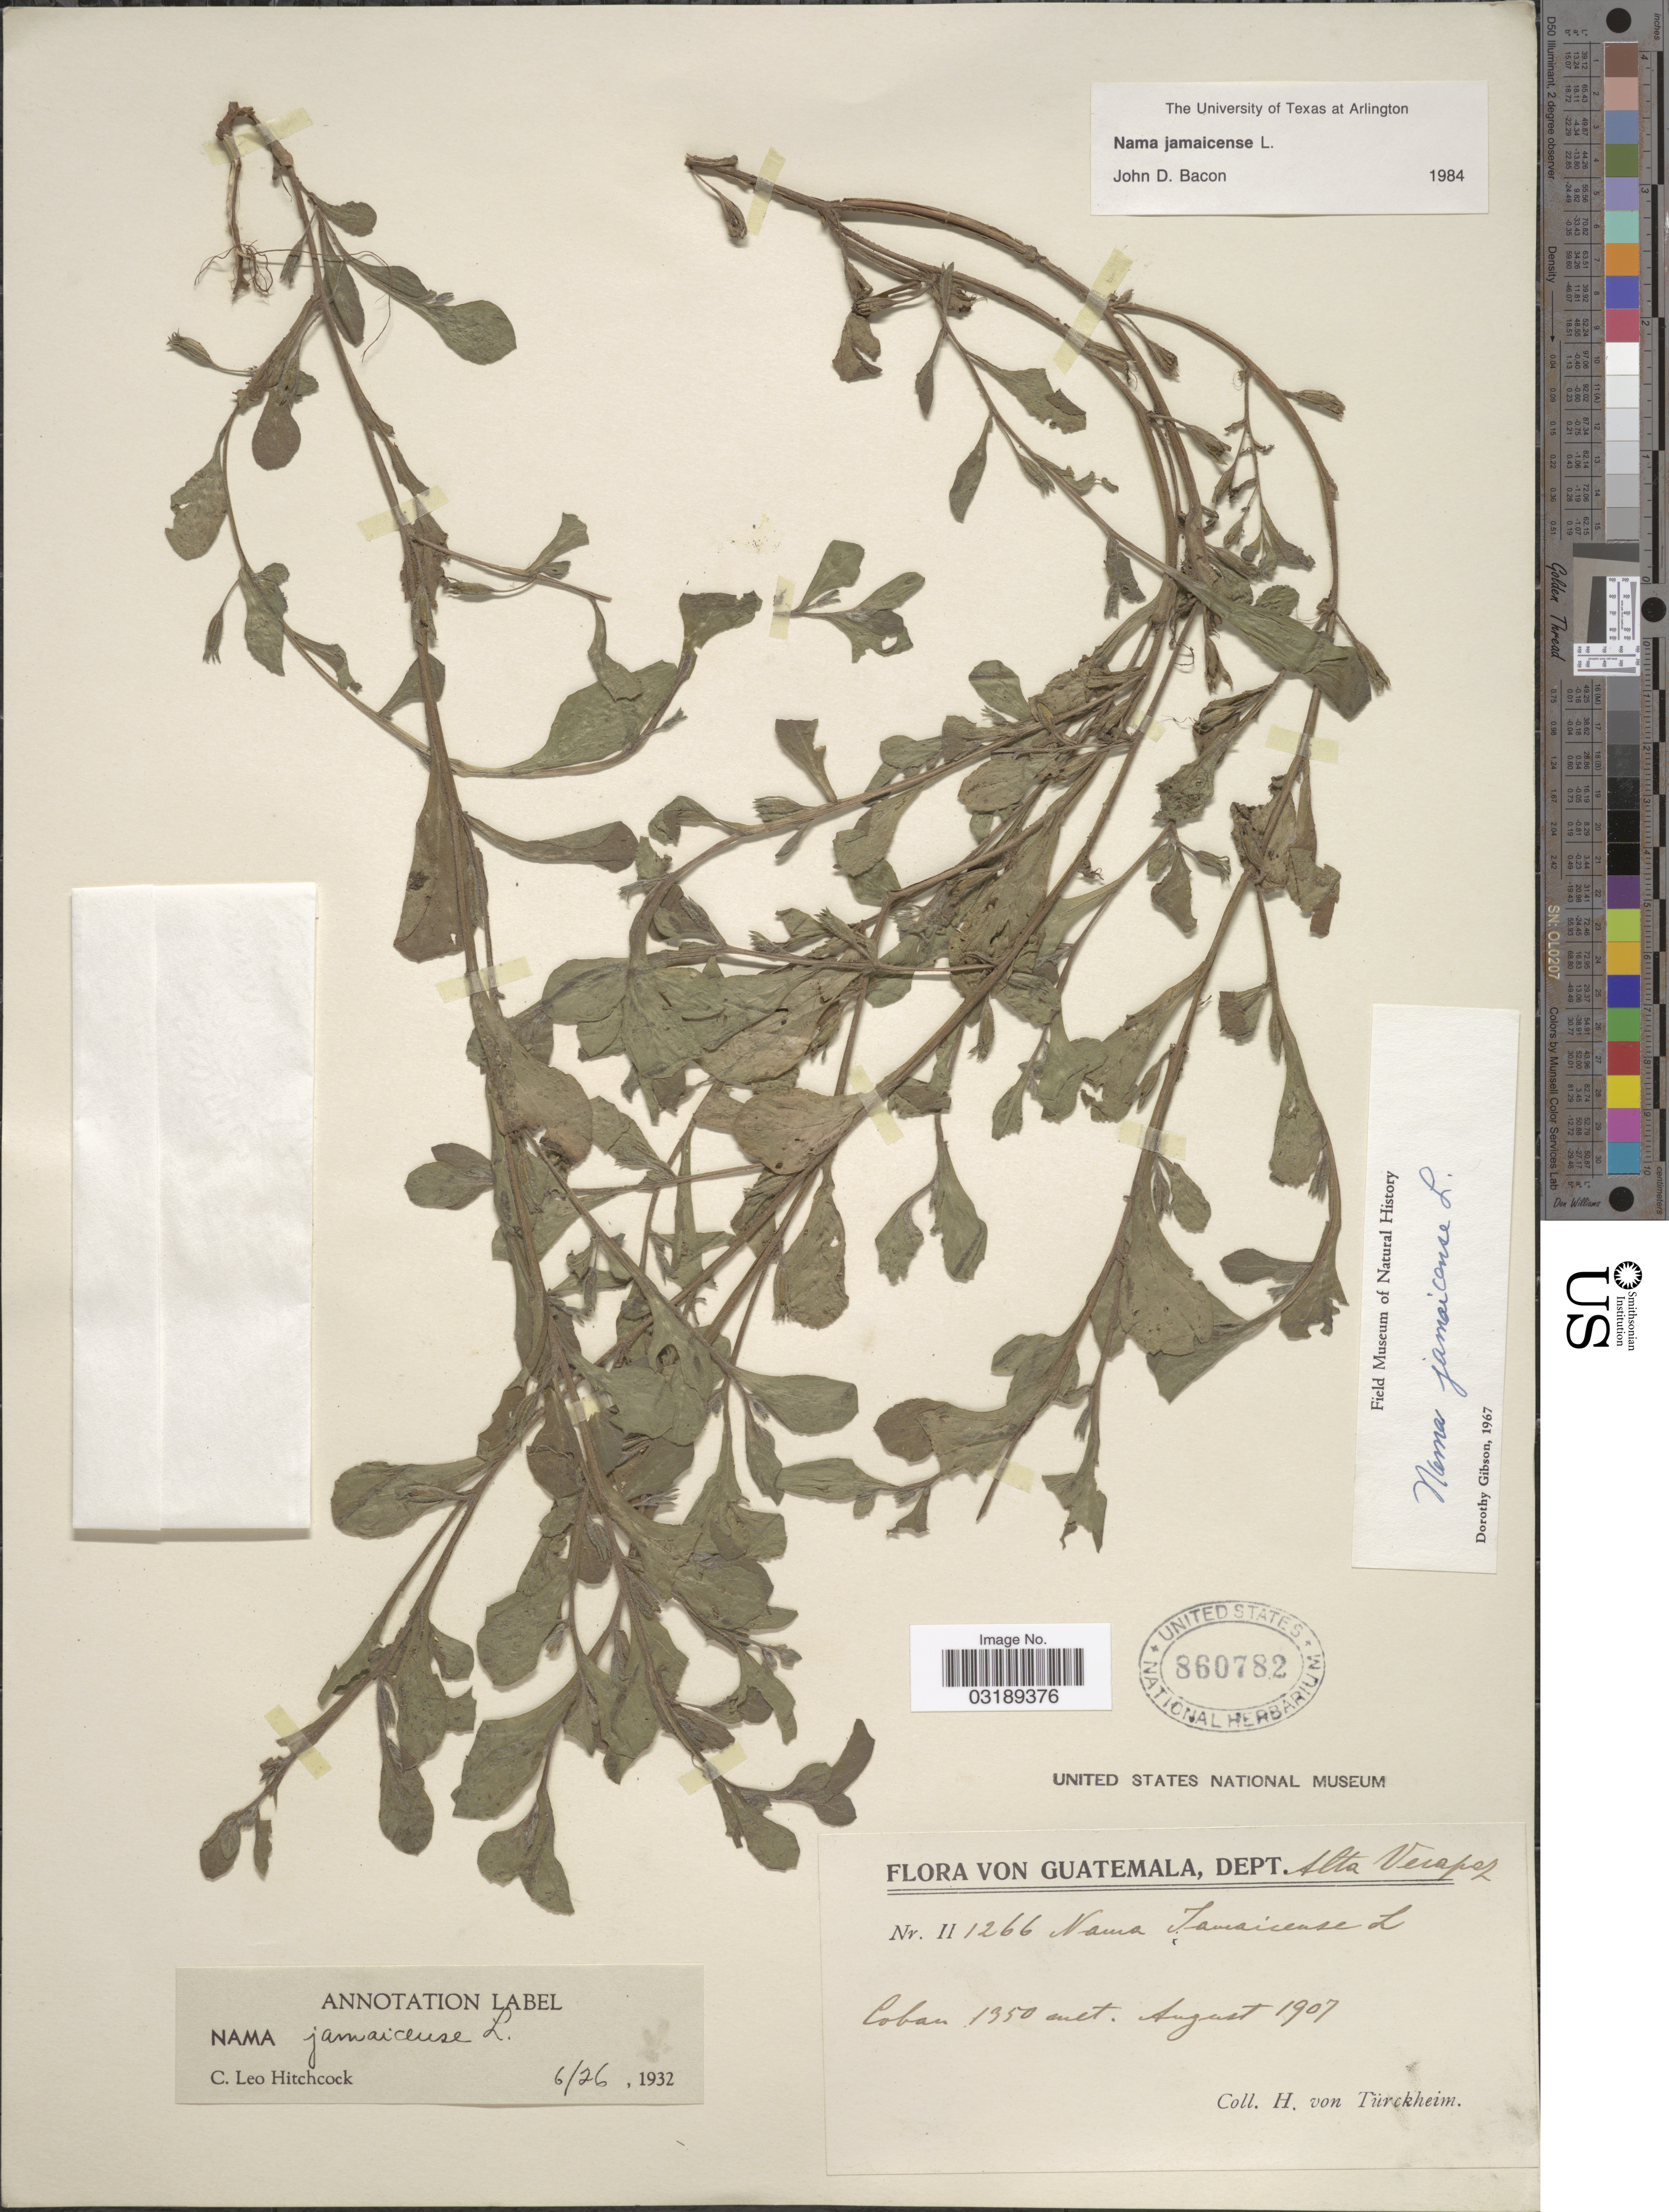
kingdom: Plantae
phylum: Tracheophyta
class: Magnoliopsida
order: Boraginales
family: Namaceae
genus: Nama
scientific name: Nama jamaicensis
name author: L.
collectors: H. von Türckheim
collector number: II1266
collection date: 1907-08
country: Guatemala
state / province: Alta Verapaz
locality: Dept. Alta Verapaz, Coban.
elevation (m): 1350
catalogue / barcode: US 860782